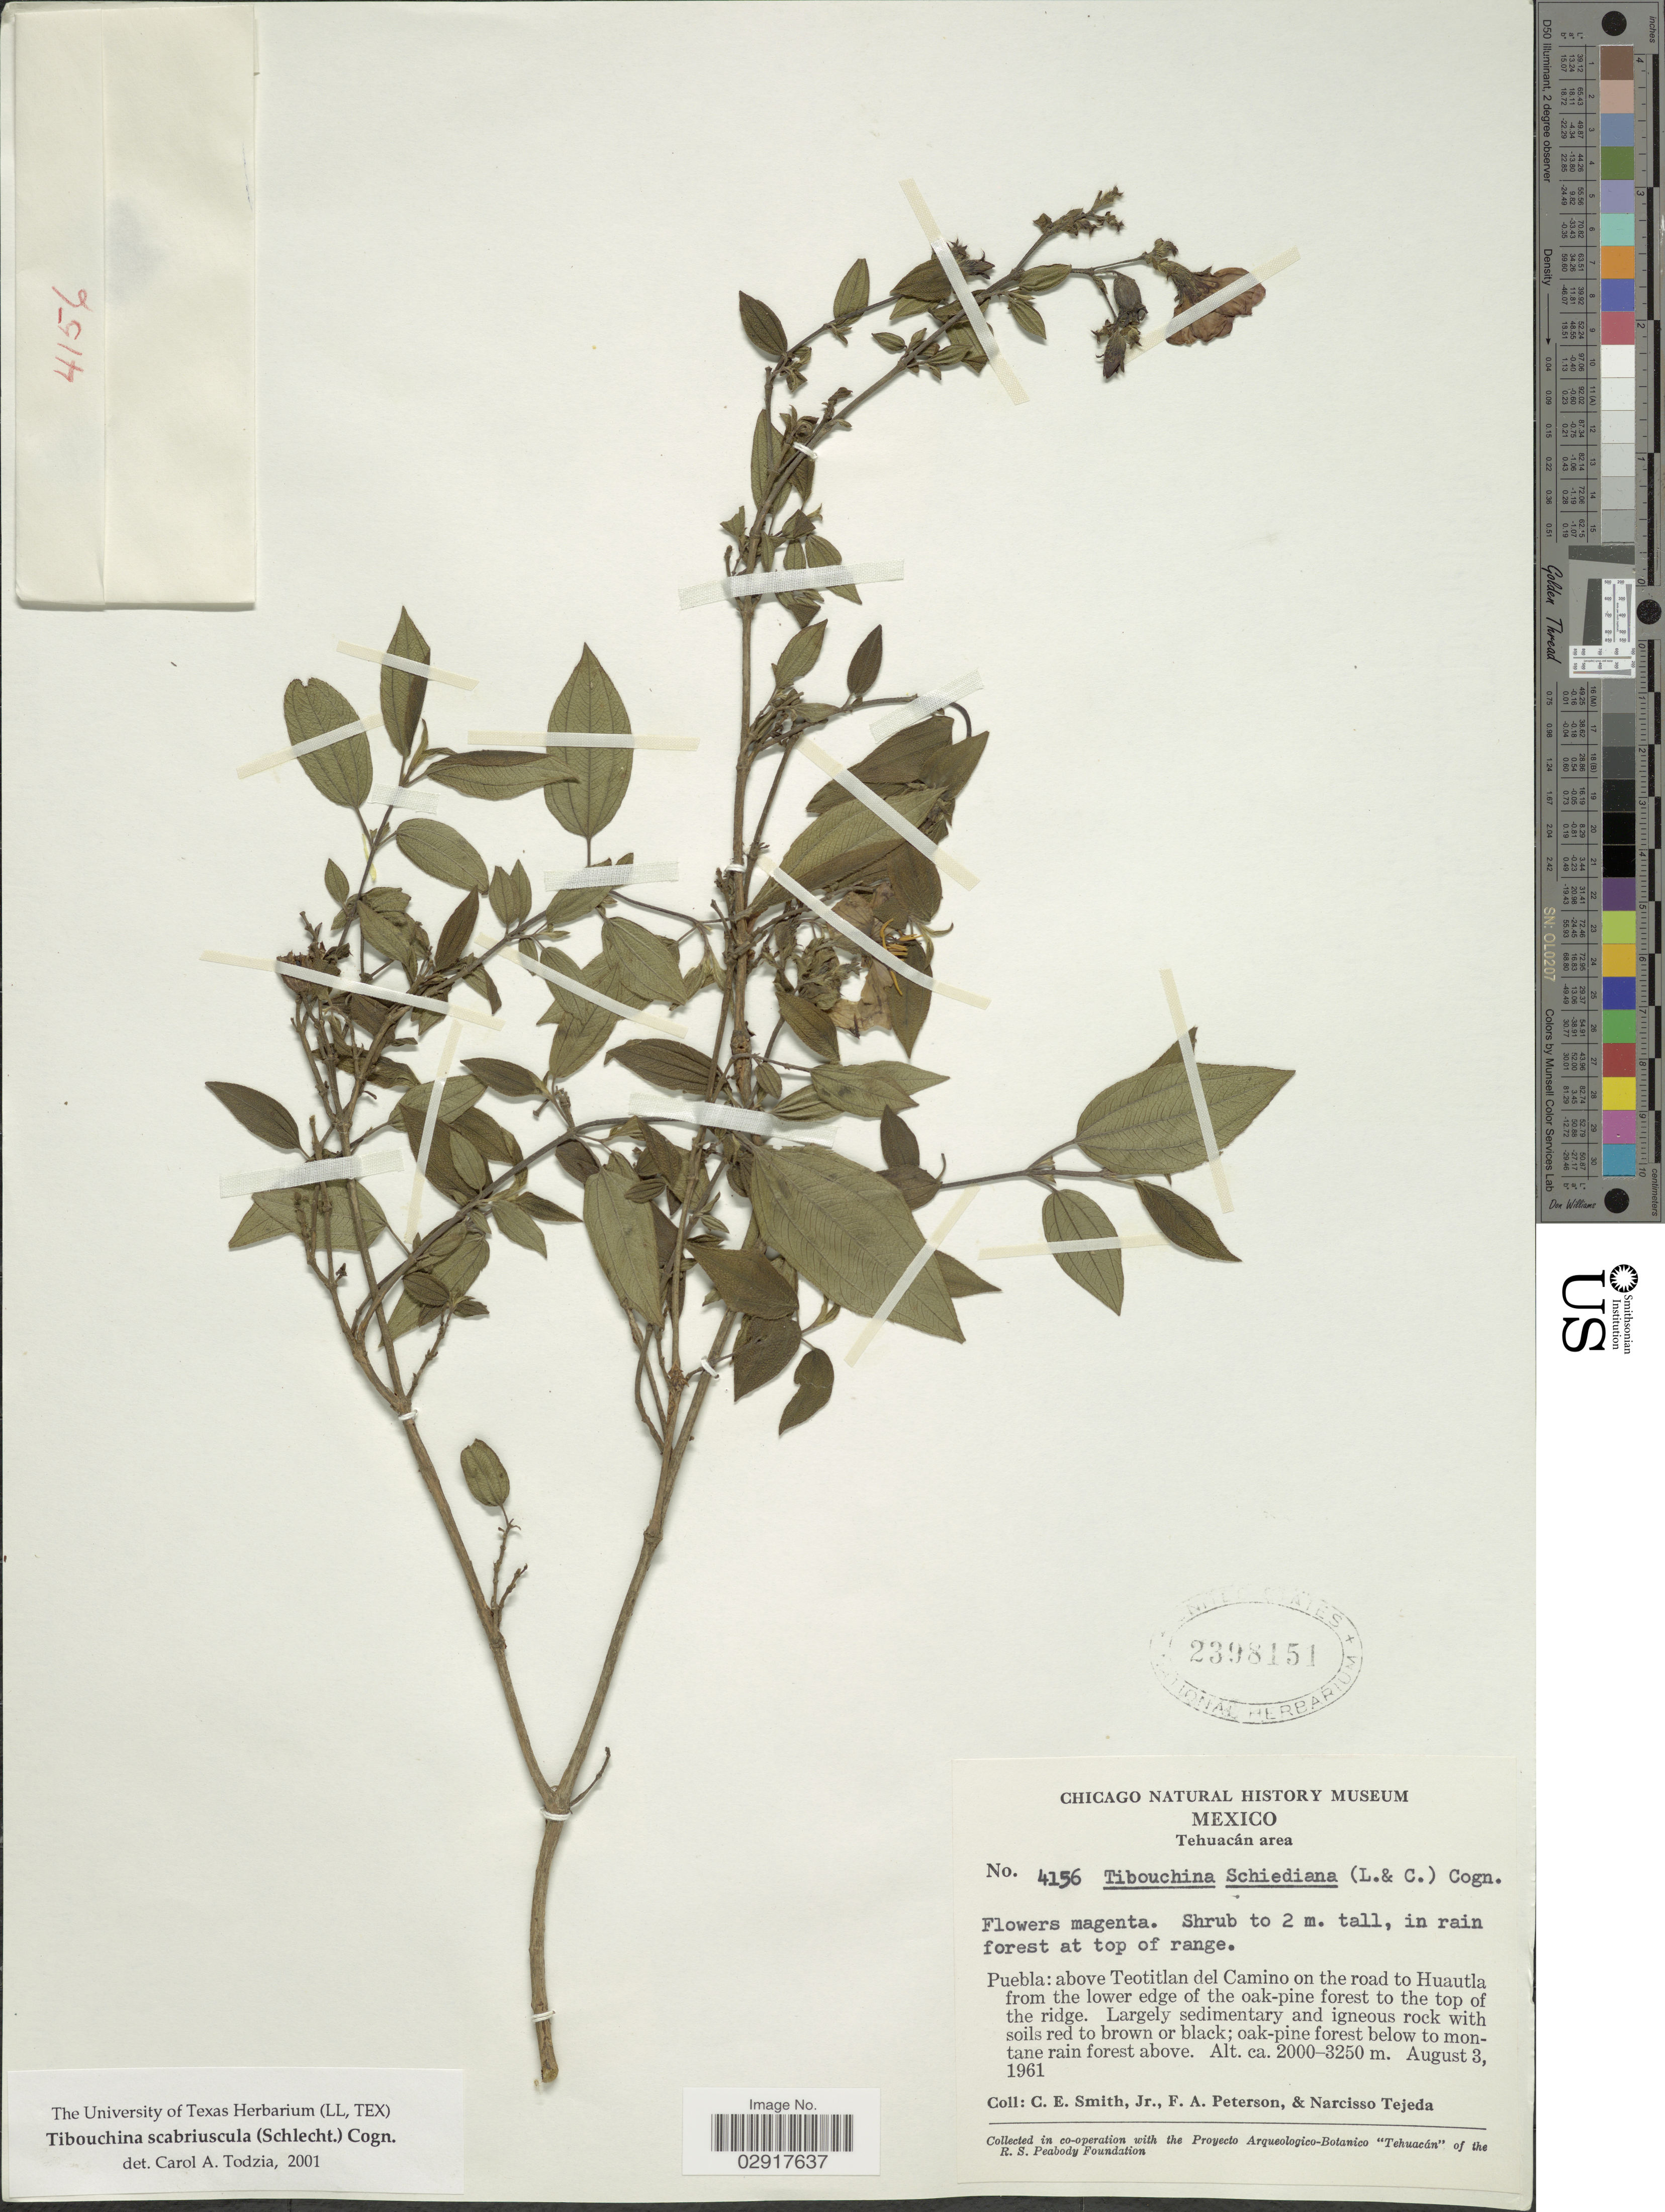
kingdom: Plantae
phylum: Tracheophyta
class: Magnoliopsida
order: Myrtales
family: Melastomataceae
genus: Chaetogastra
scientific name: Chaetogastra scabriuscula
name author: (Schltdl.) P.J.F. Guim. & Michelang.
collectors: C. E. Smith Jr., F. A. Peterson & N. Tejeda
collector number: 4156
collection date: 1961-08-03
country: Mexico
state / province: Puebla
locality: Tehuacán area. Above Teotitlan del Camino on the road to Huautla.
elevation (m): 2000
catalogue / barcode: US 2398151